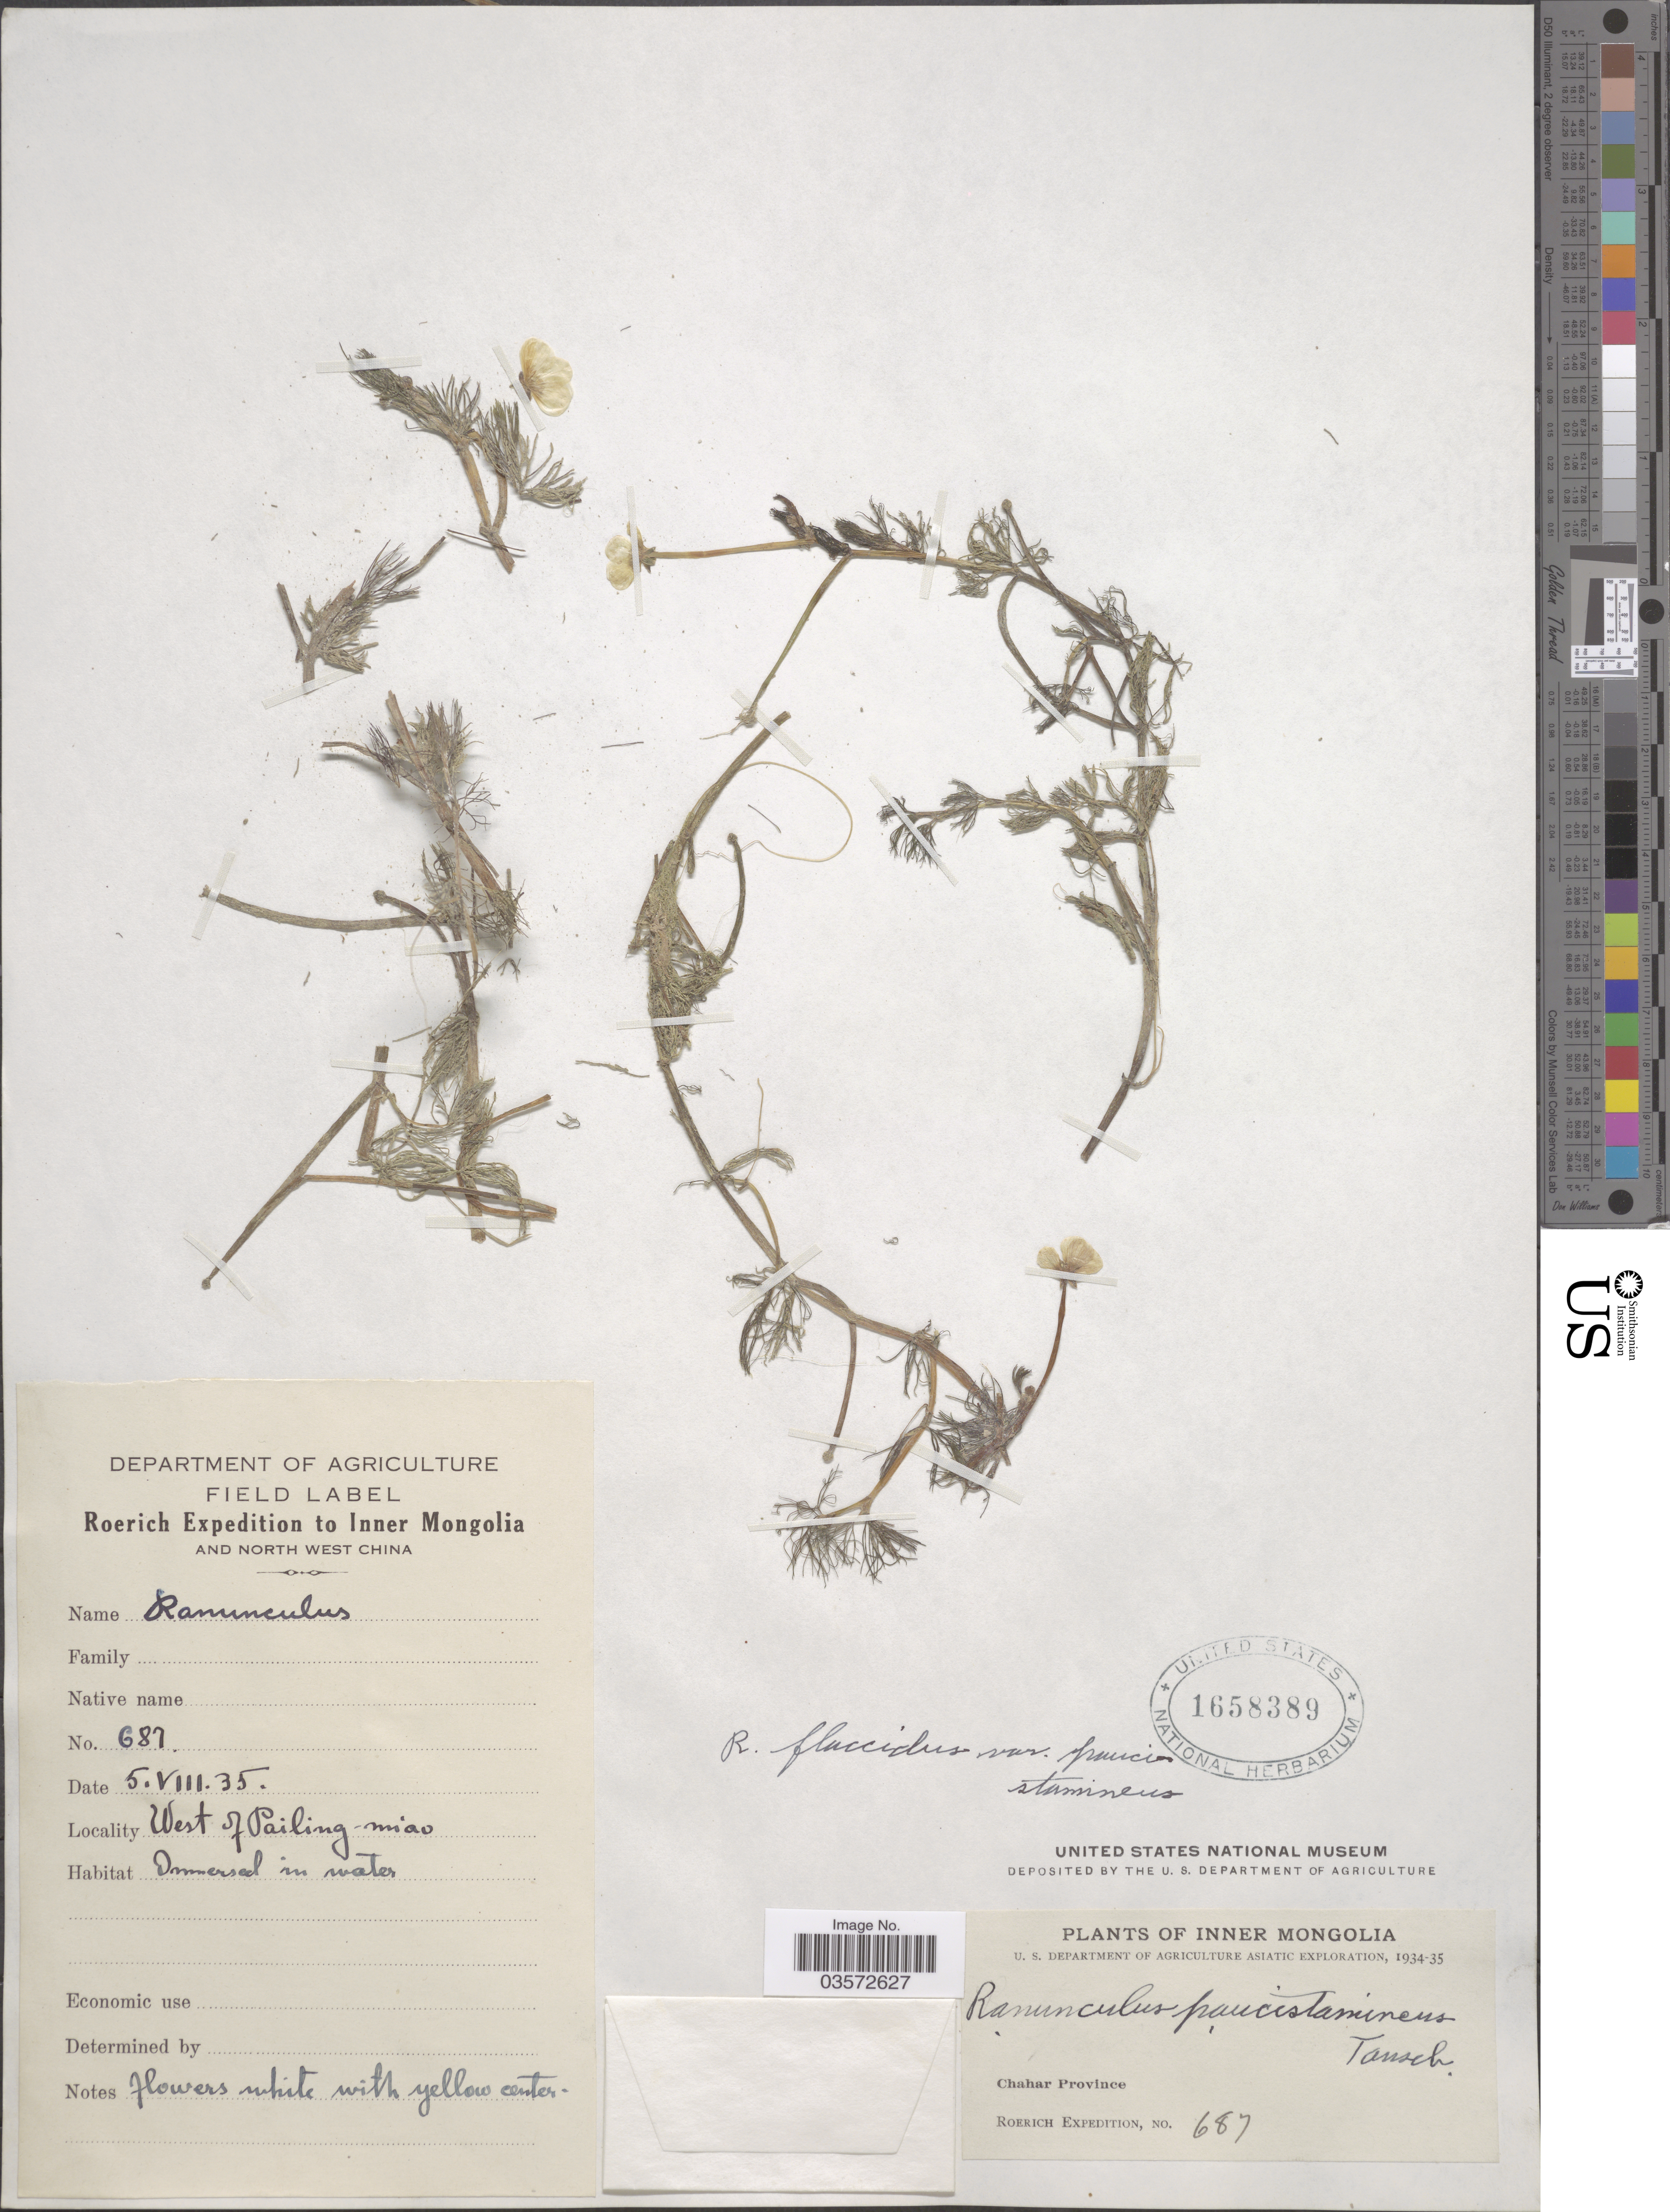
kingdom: Plantae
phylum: Tracheophyta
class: Magnoliopsida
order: Ranunculales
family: Ranunculaceae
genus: Ranunculus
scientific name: Ranunculus flaccidus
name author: Hook. f. & Thomson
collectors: Roerich Expedition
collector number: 687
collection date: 1935-08-05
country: China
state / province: Nei Monggol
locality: Inner Mongolia and North West China. West of Pailing miao. Chahar Province.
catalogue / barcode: US 1658389